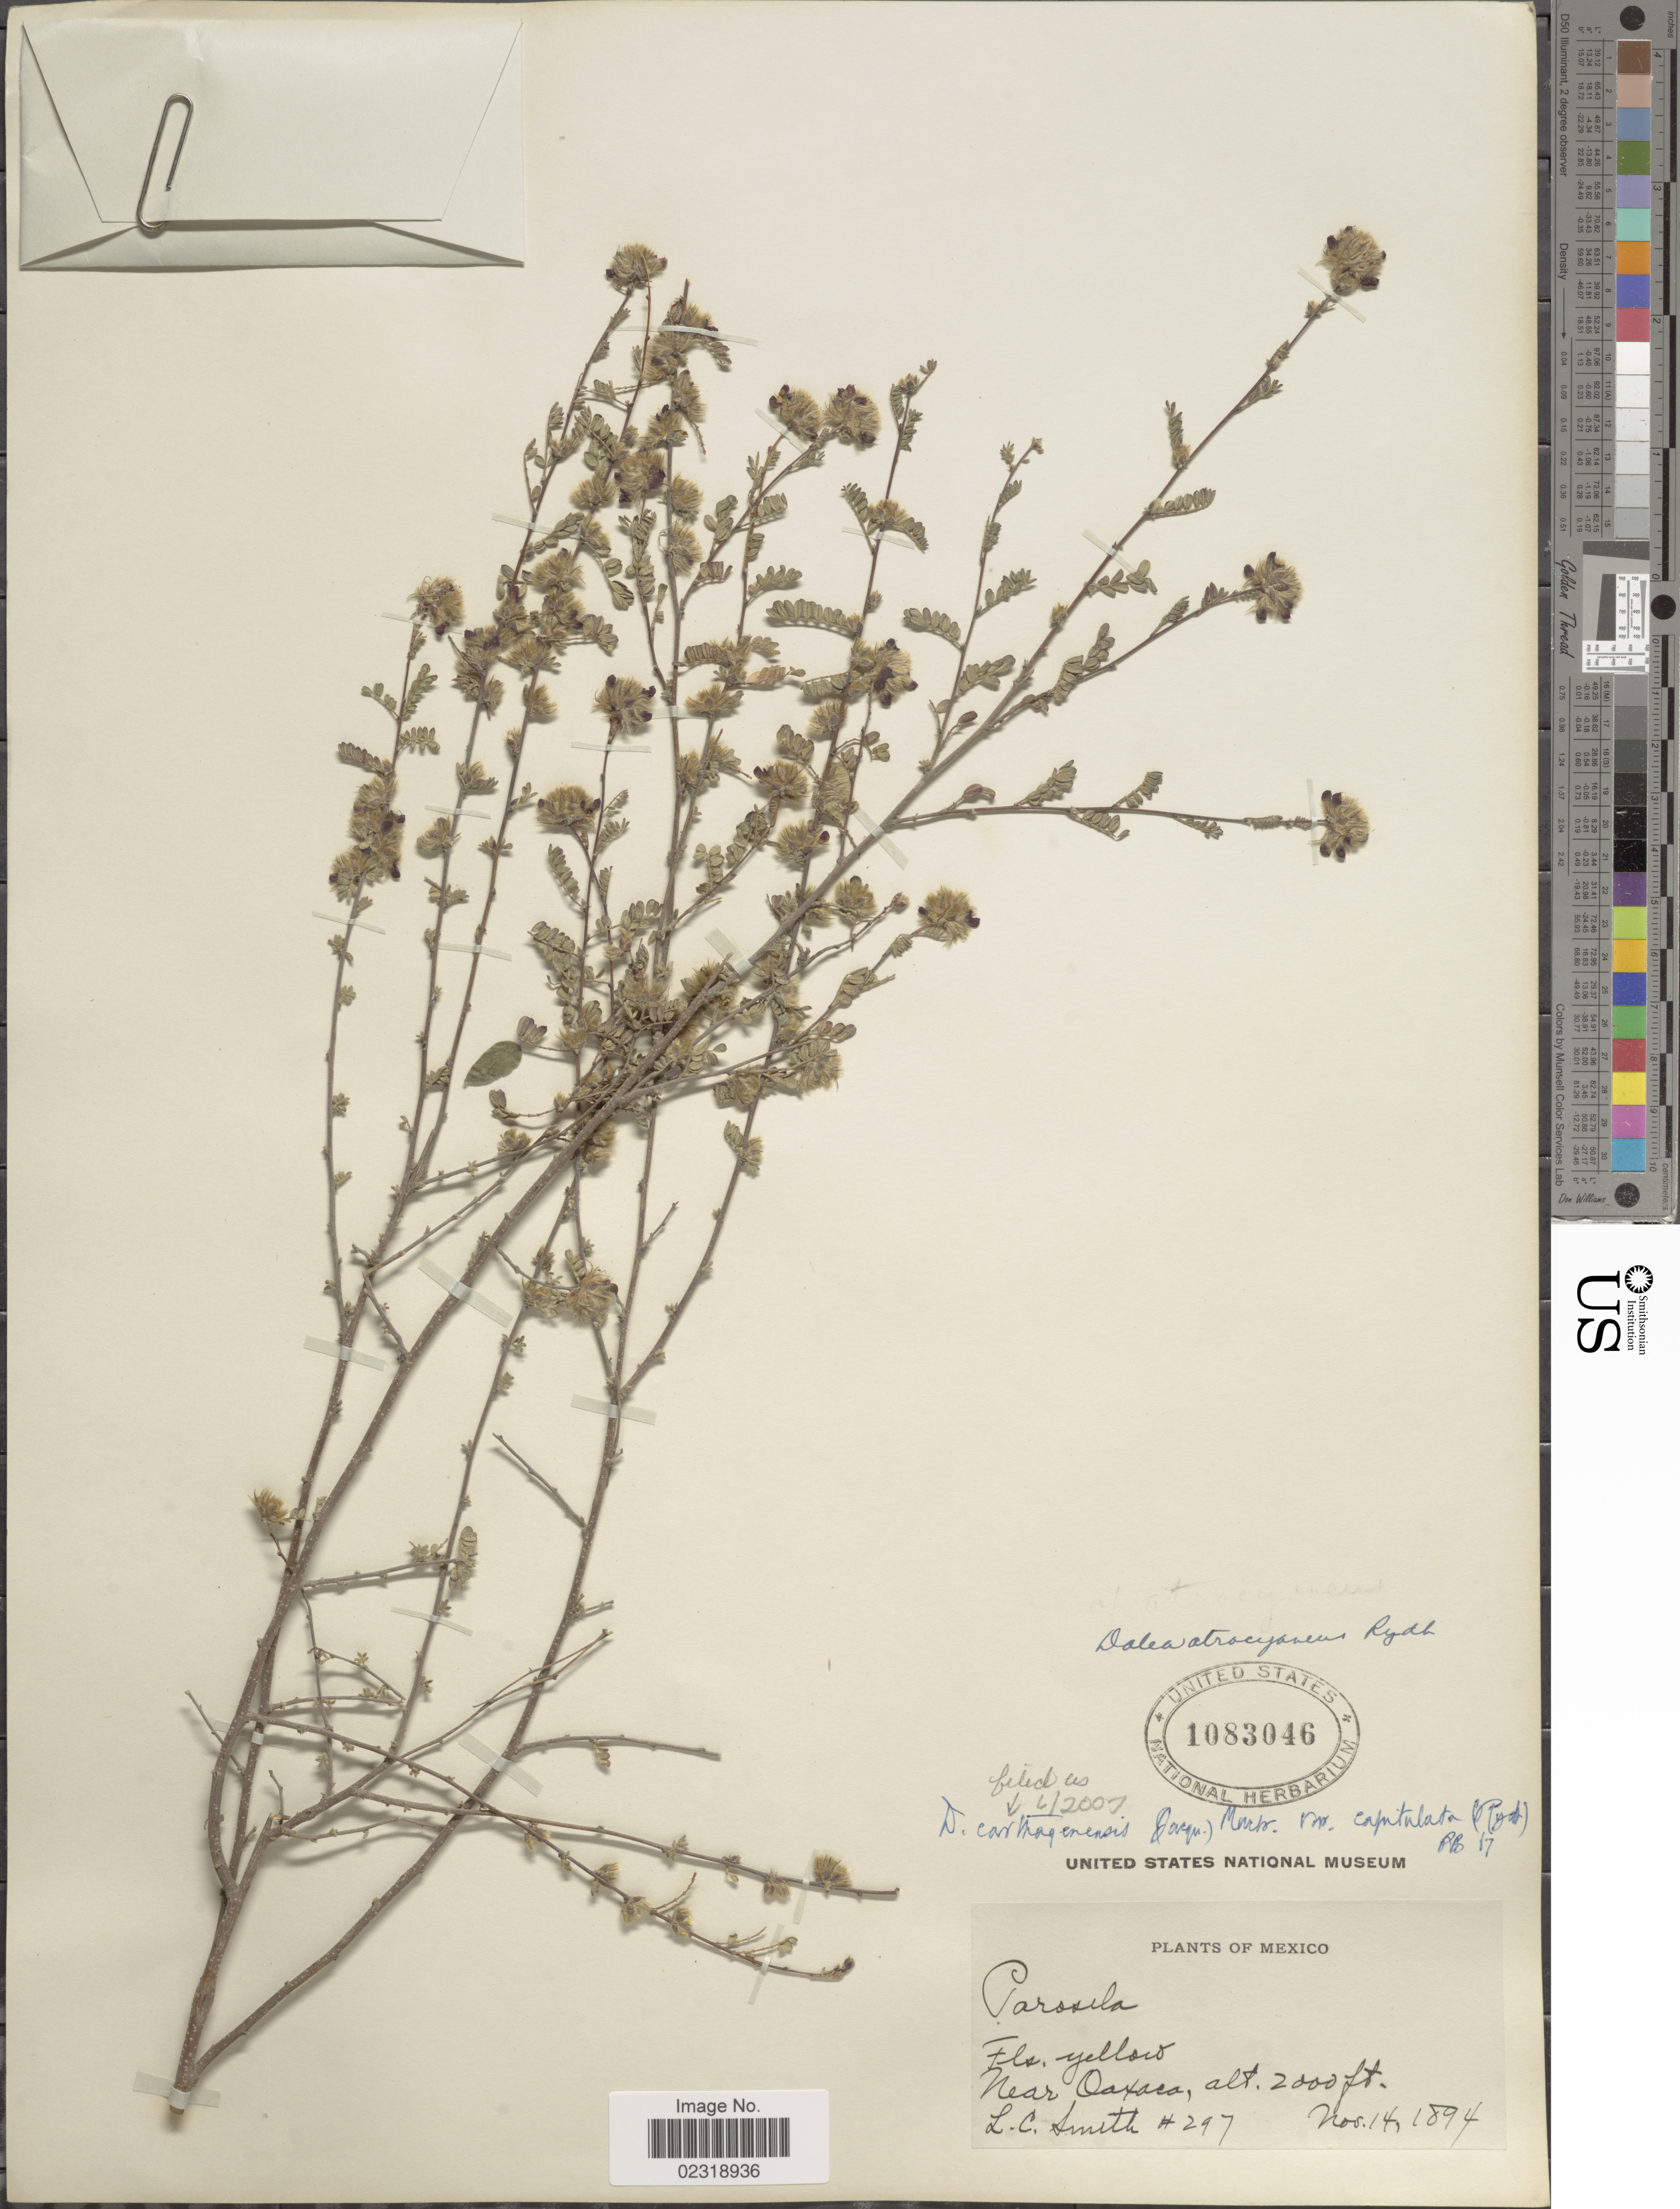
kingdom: Plantae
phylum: Tracheophyta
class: Magnoliopsida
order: Fabales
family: Fabaceae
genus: Dalea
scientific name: Dalea carthagenensis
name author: (Jacq.) J.F. Macbr.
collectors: L. C. Smith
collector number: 297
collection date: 1894-11-14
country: Mexico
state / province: Oaxaca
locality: Near Oaxaca.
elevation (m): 610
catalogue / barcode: US 1083046